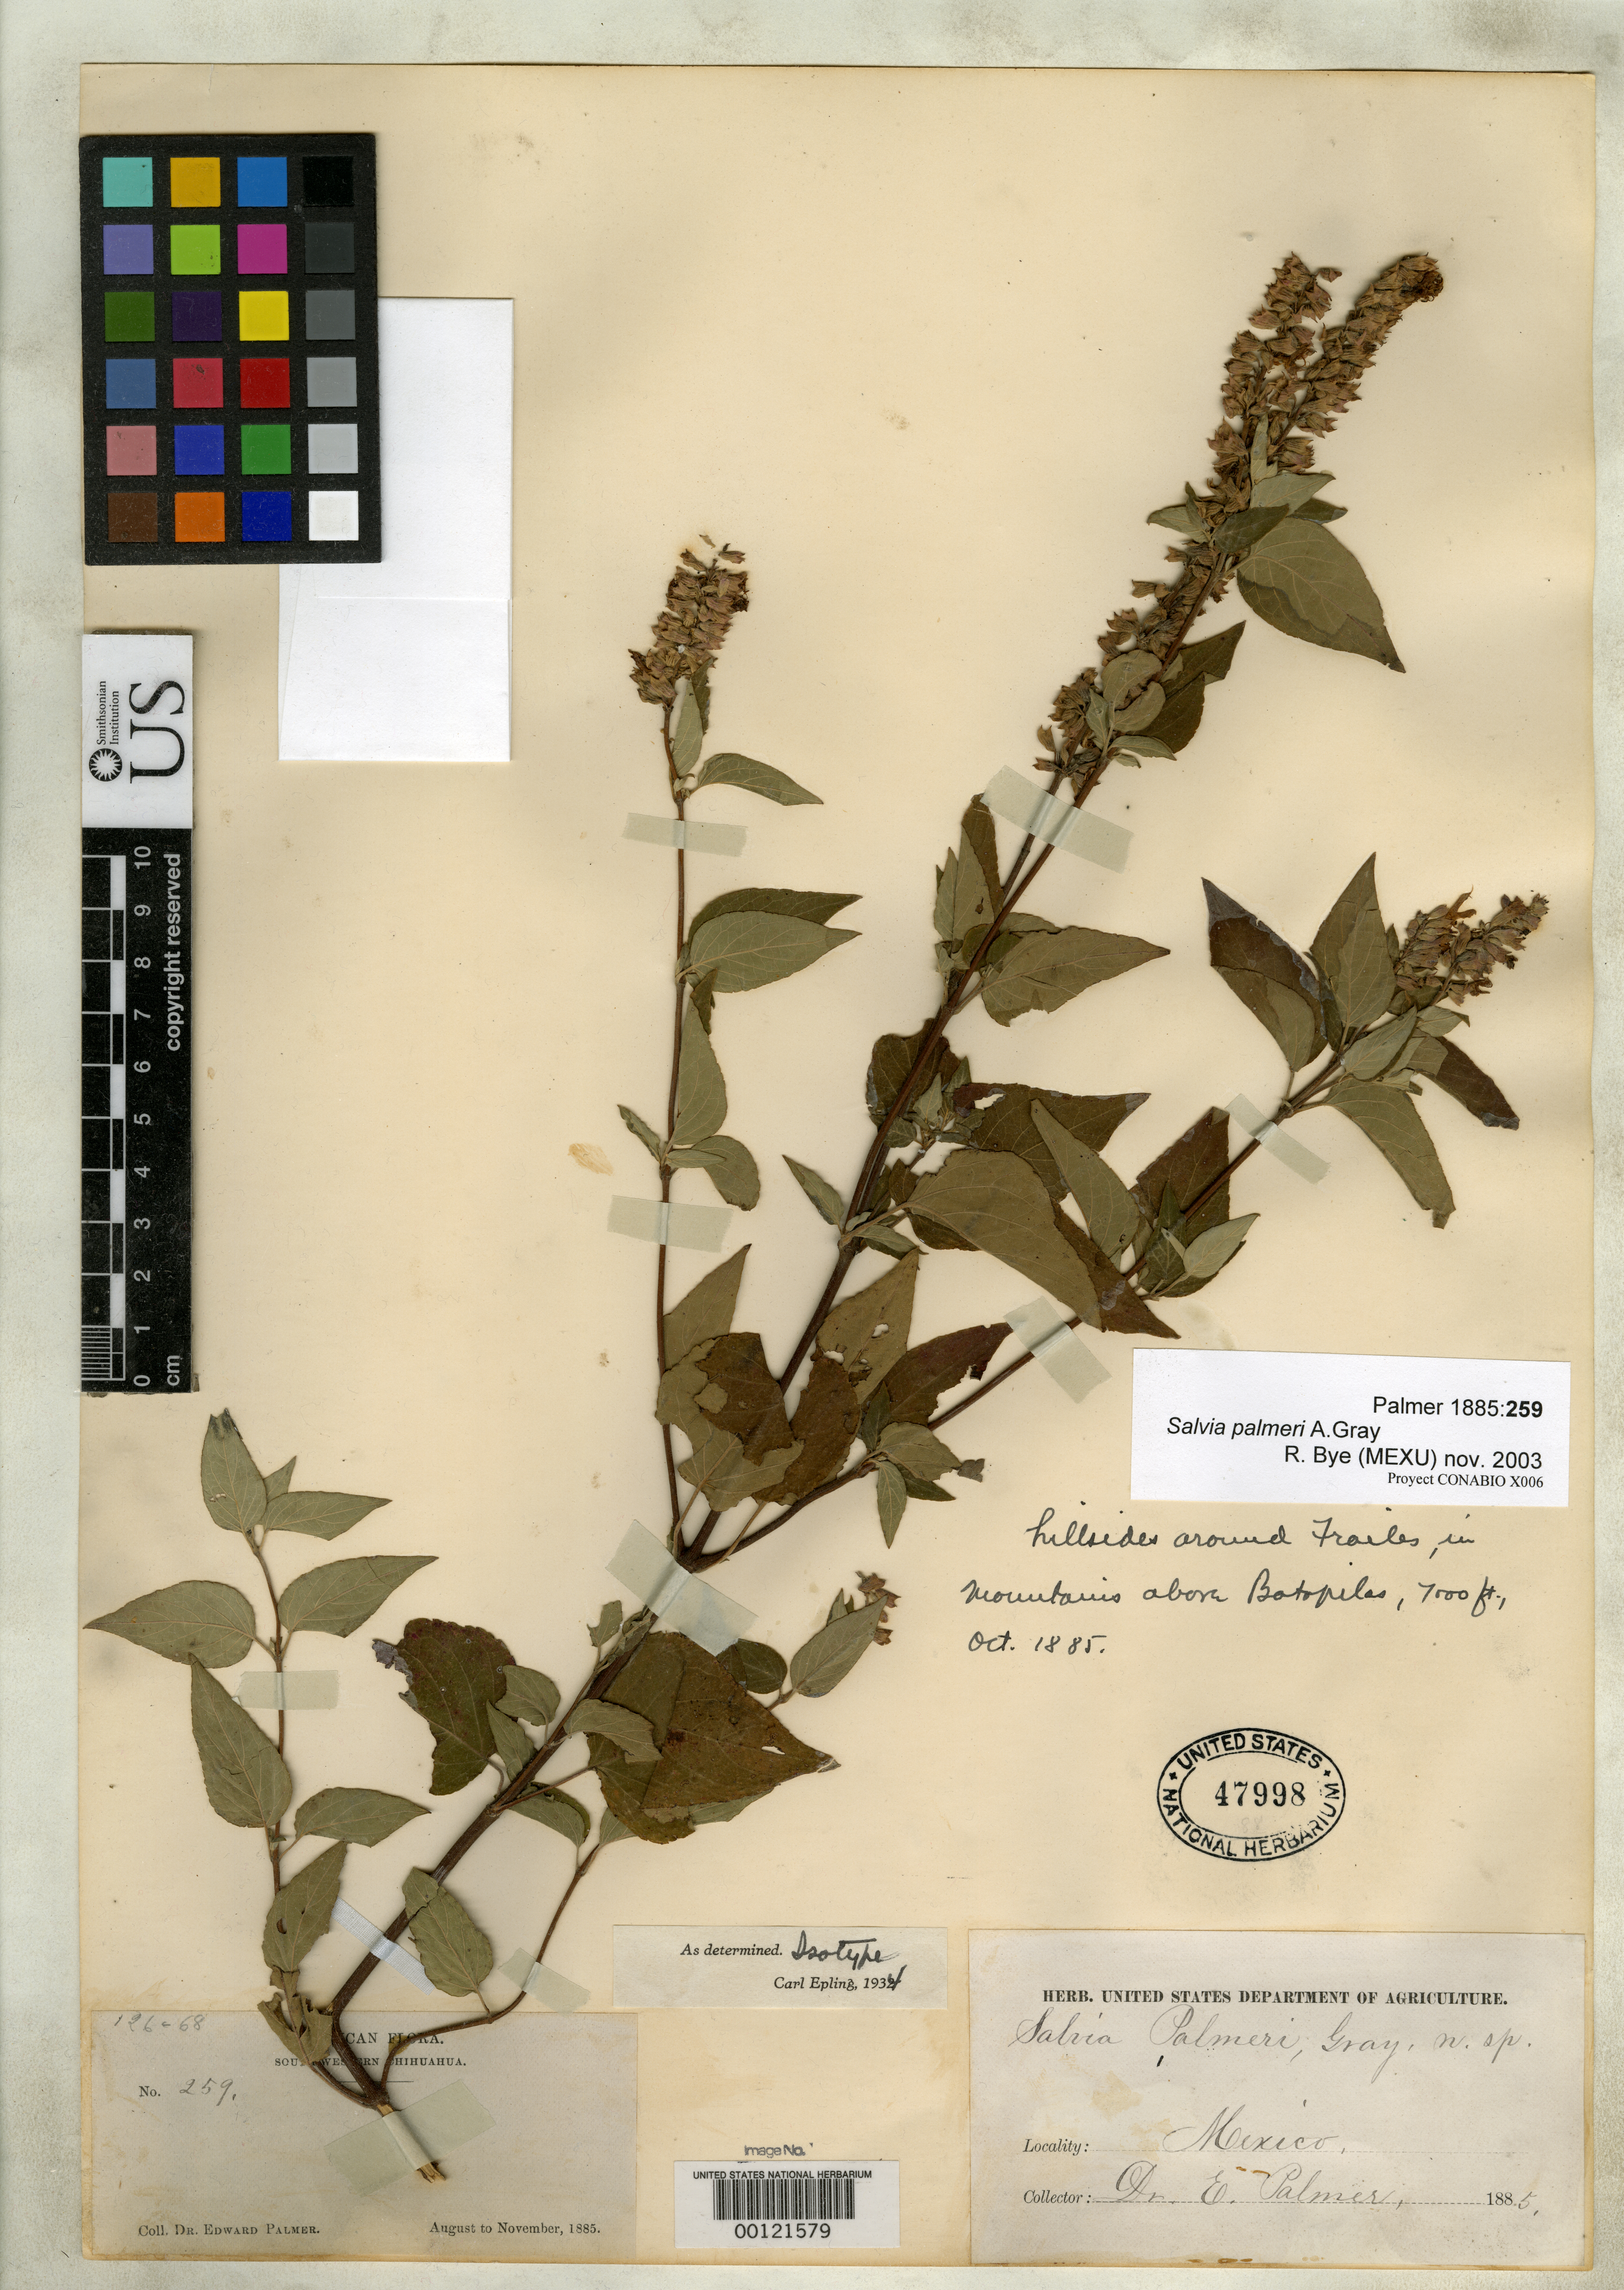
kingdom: Plantae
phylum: Tracheophyta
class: Magnoliopsida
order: Lamiales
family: Lamiaceae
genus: Salvia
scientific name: Salvia palmeri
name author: A. Gray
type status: Isotype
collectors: E. Palmer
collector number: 259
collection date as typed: Aug 1885 to -- Nov 1885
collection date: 1885-08/1885-11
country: Mexico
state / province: Chihuahua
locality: South-western Chihuahua.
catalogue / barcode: US 47998